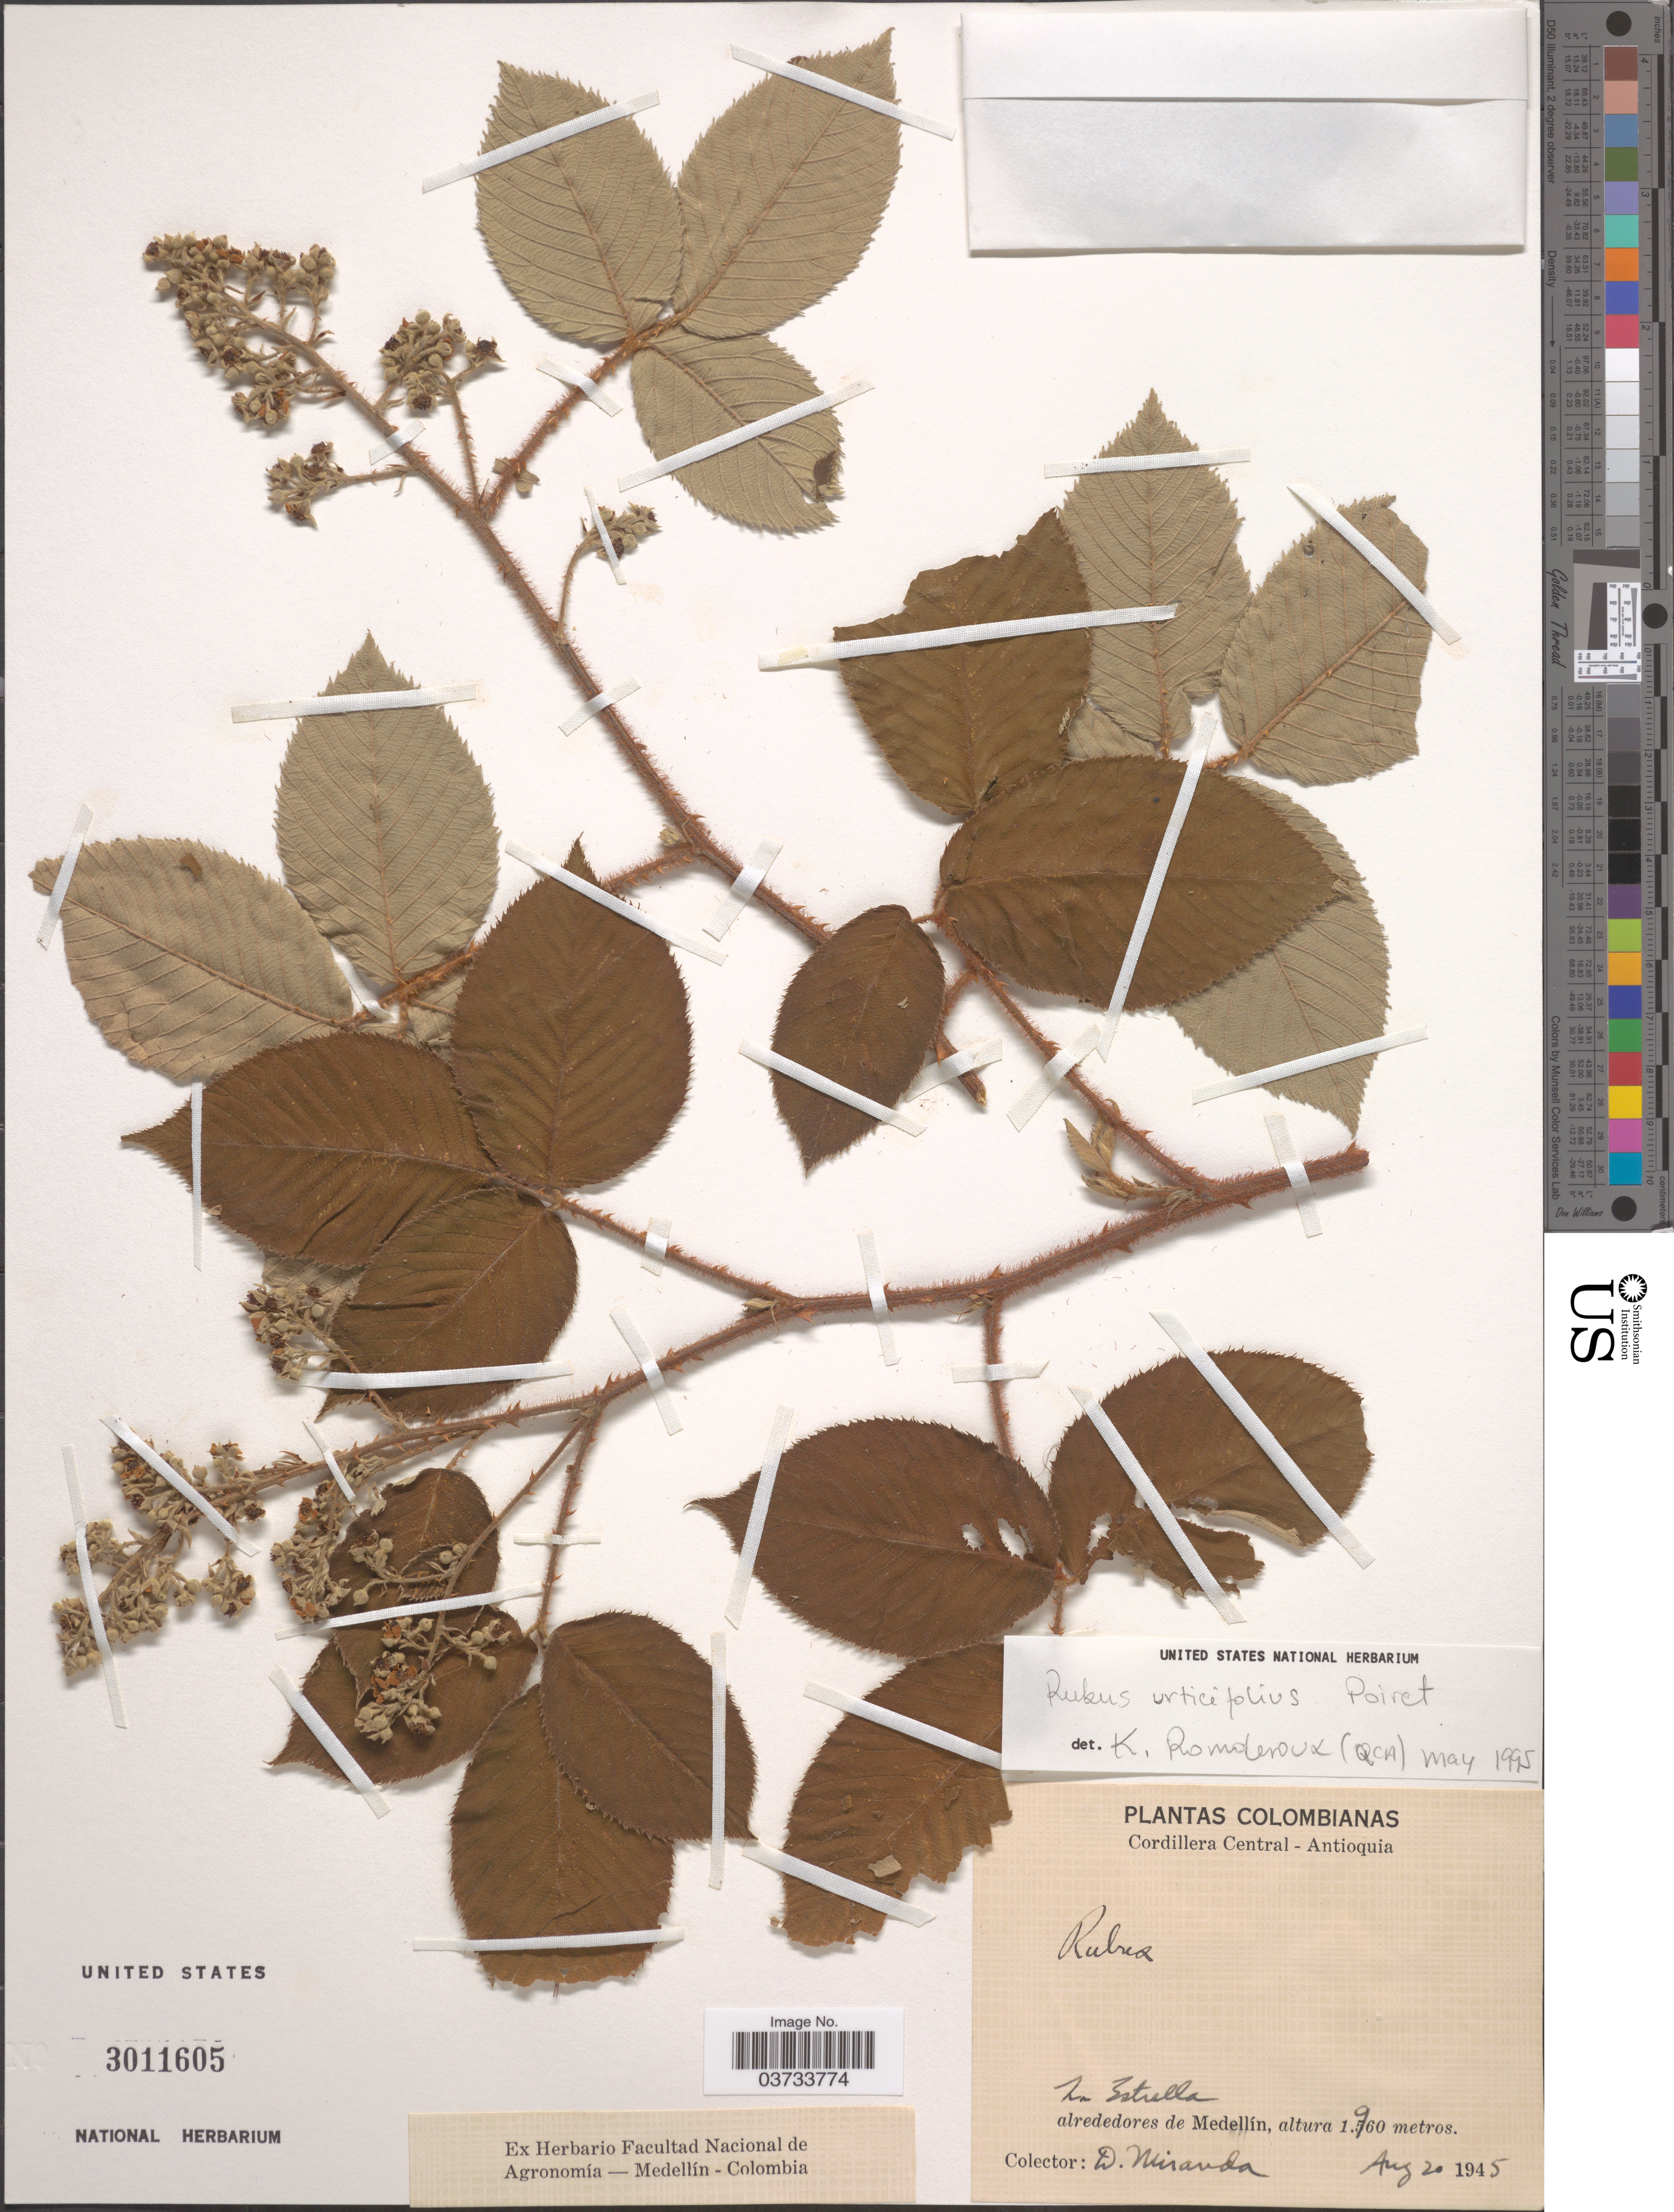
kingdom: Plantae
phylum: Tracheophyta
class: Magnoliopsida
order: Rosales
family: Rosaceae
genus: Rubus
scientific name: Rubus urticifolius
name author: Poir.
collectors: D. Miranda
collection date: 1945-08-02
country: Colombia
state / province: Antioquia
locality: Cordillera Central. In Estrella, alrededores de Medellín.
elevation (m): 1960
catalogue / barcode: US 3011605